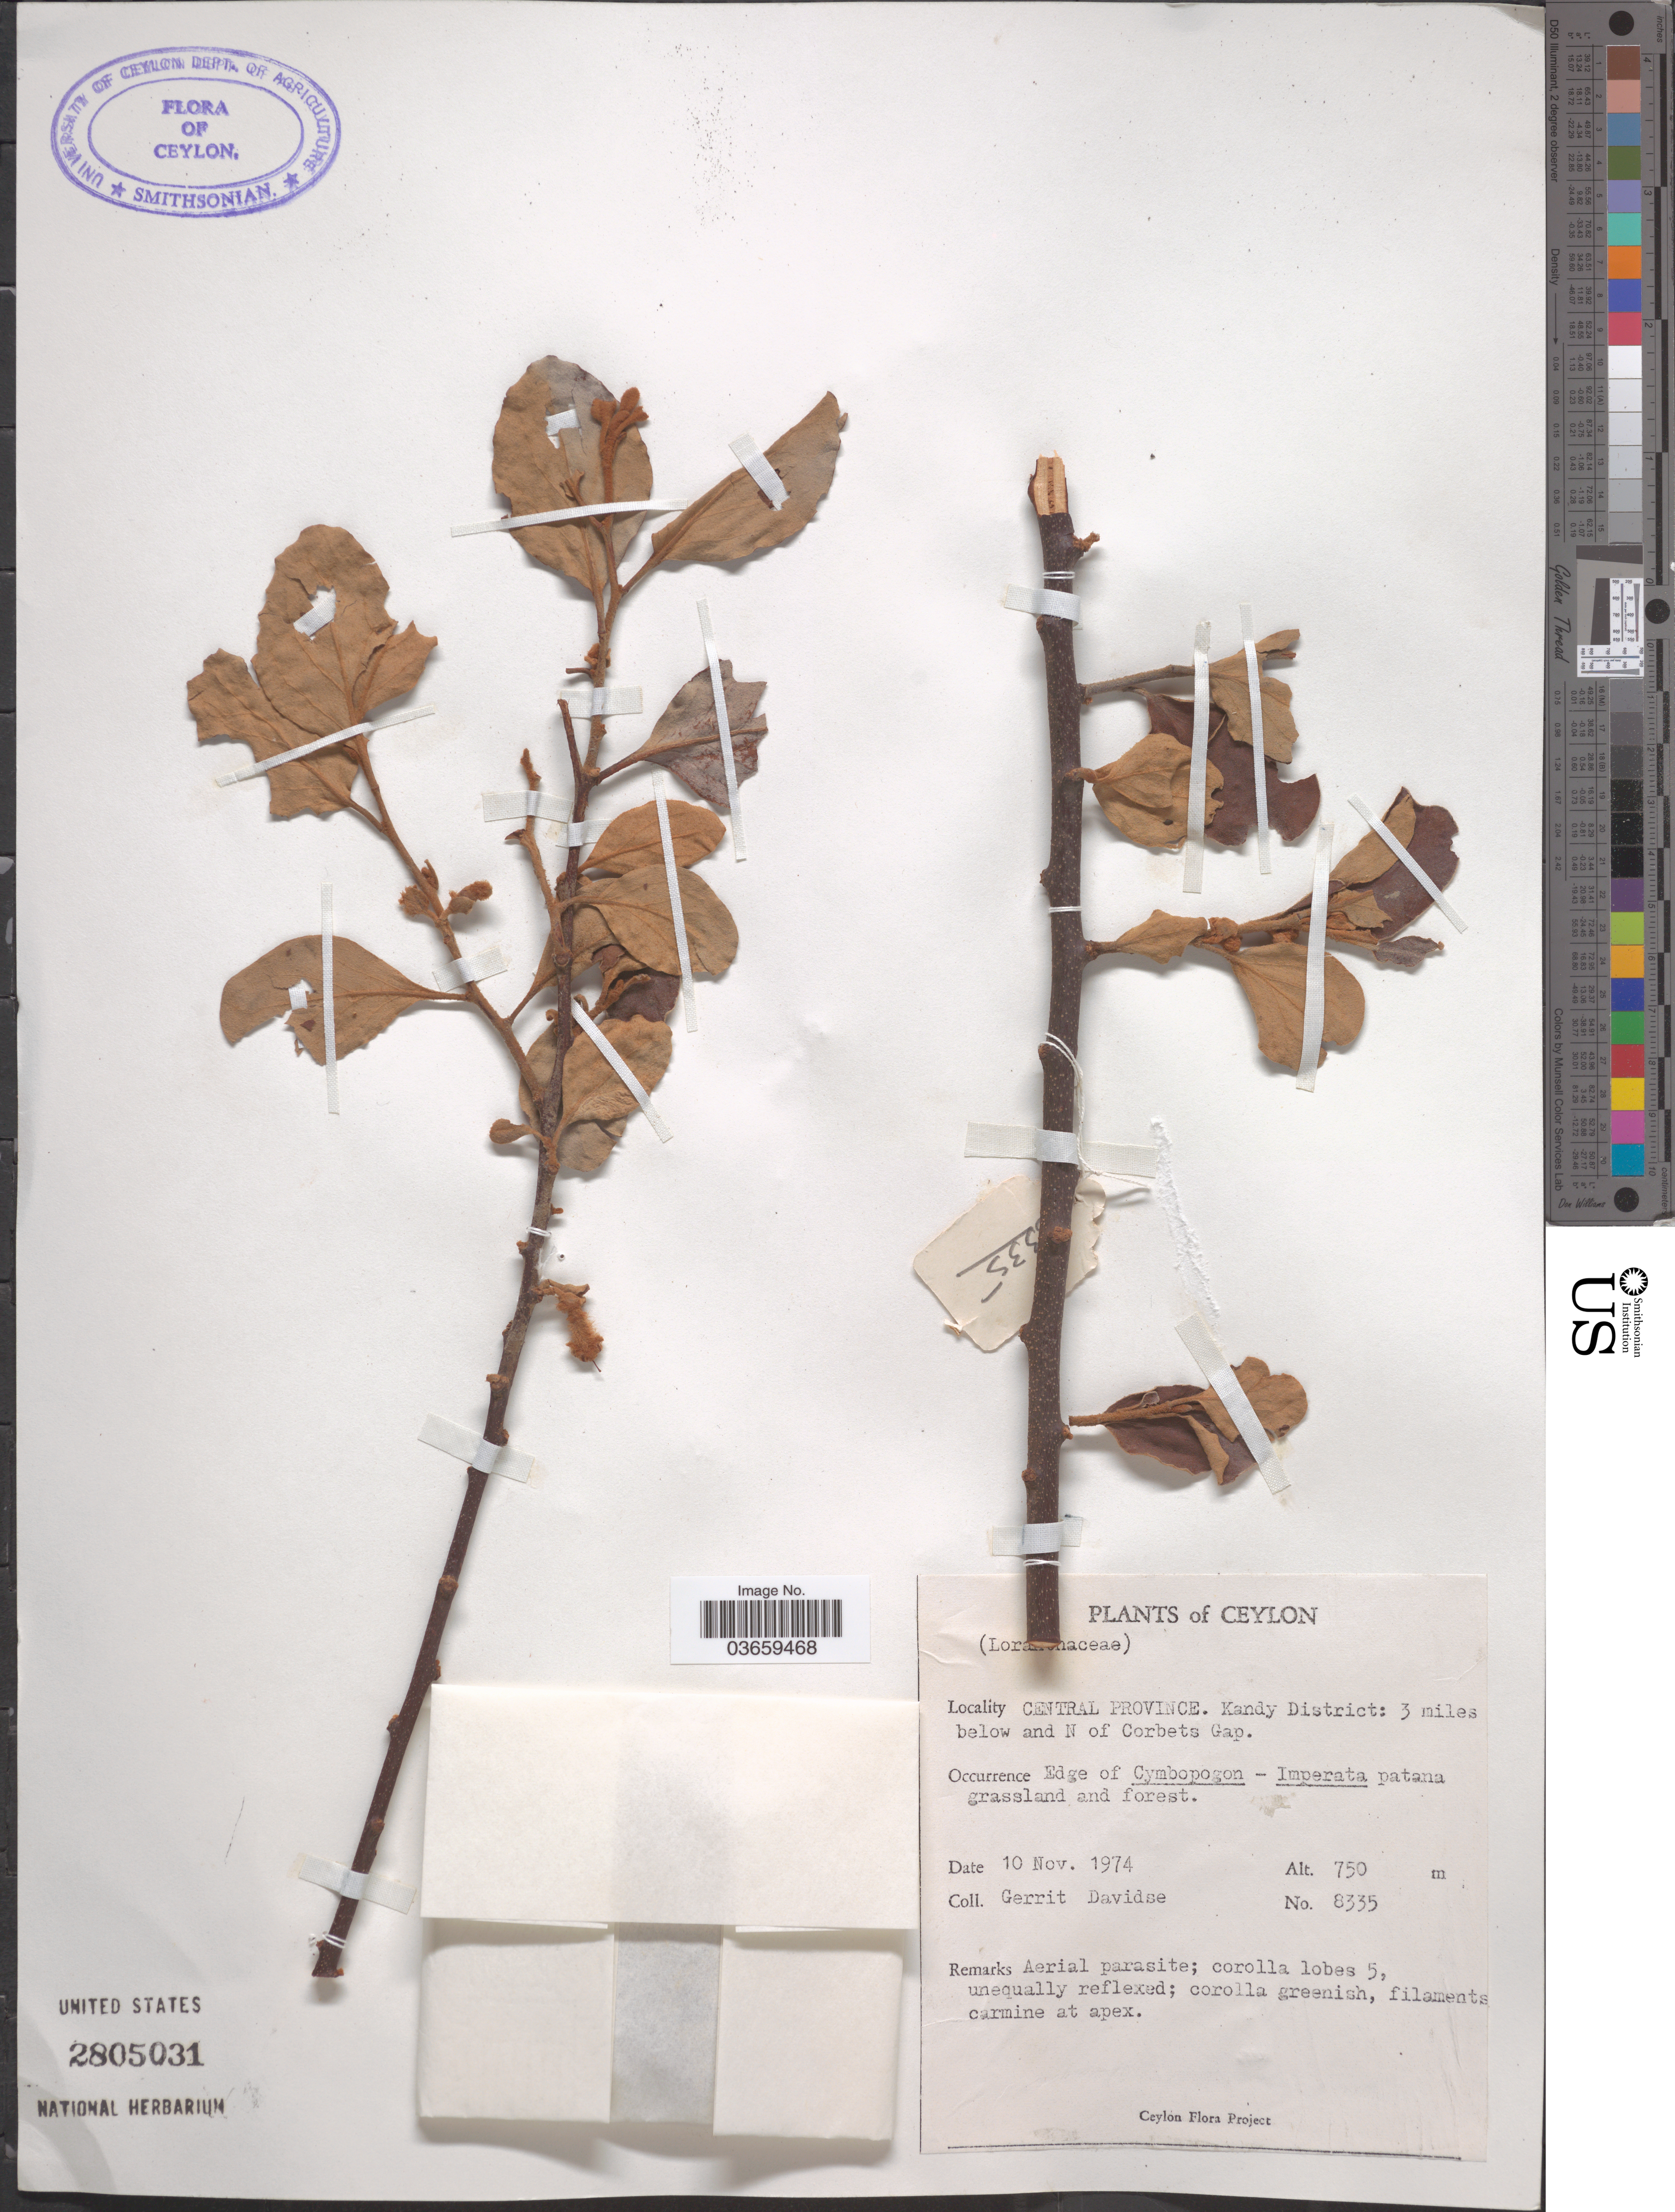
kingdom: Plantae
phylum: Tracheophyta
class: Magnoliopsida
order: Santalales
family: Loranthaceae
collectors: G. Davidse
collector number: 8335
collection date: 1974-11-10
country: Sri Lanka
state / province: Central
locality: Kandy District: 3 miles below and N of Corbets Gap.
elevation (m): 750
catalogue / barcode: US 2805031